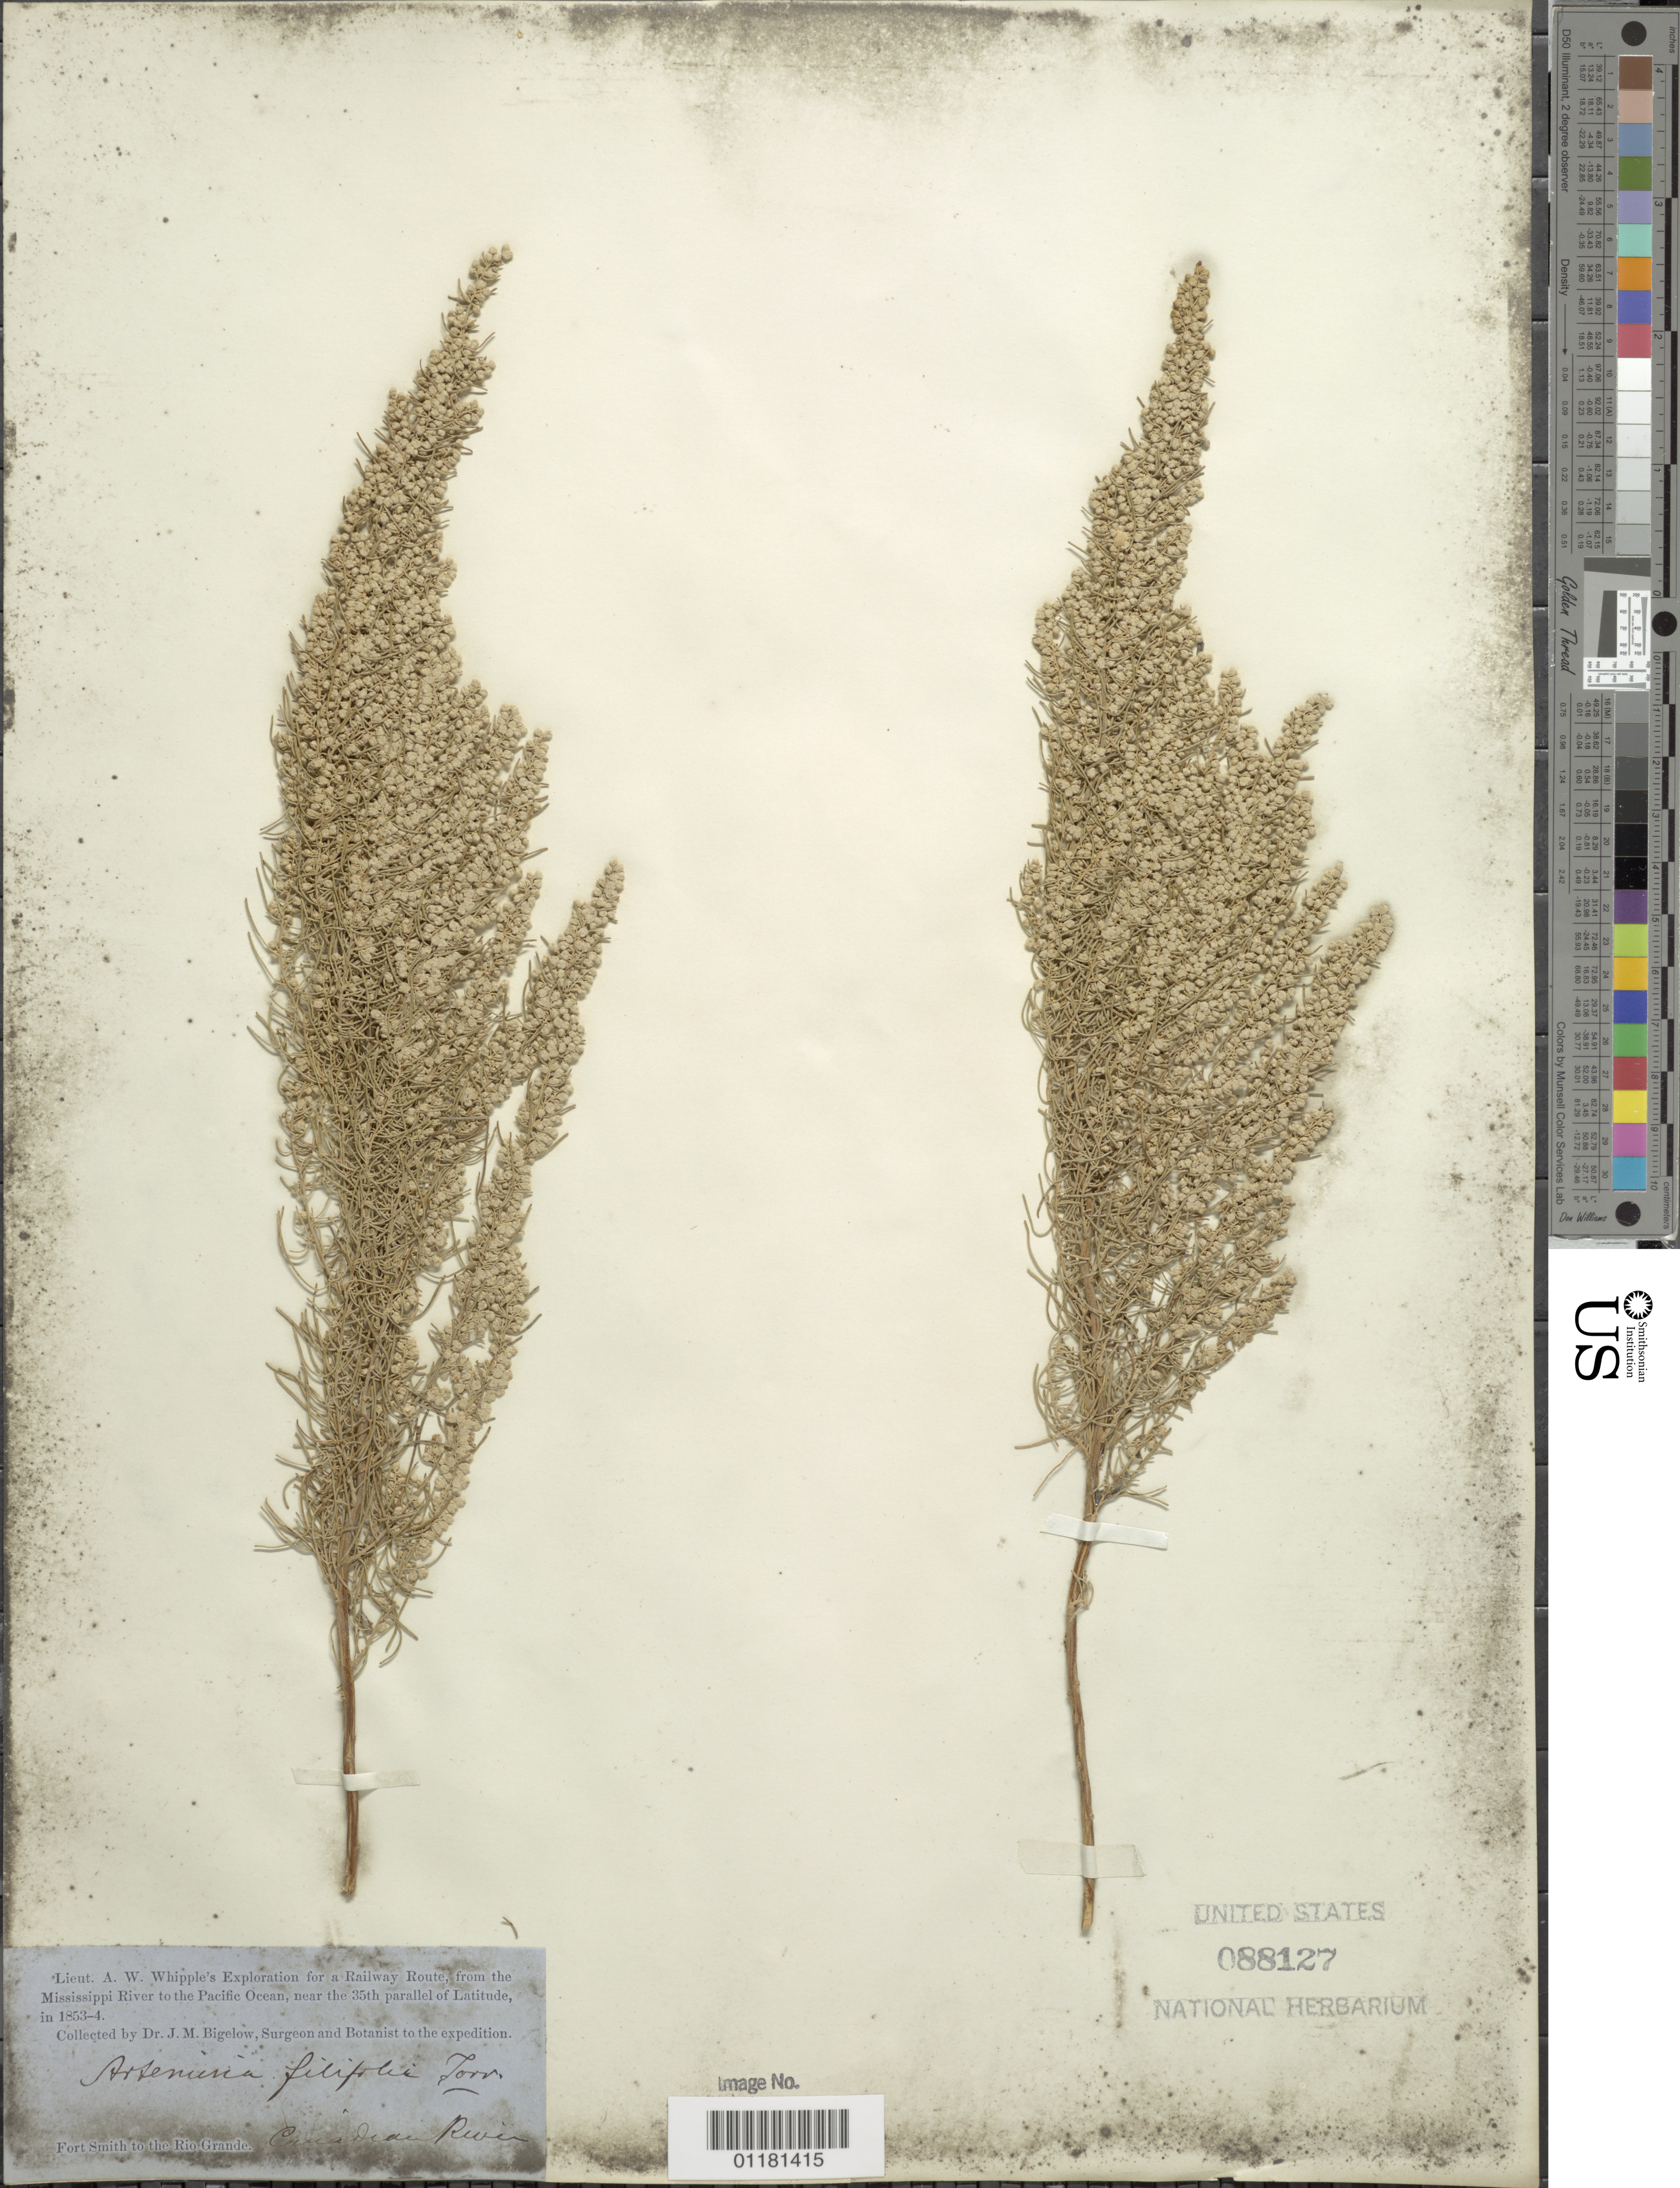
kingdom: Plantae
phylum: Tracheophyta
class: Magnoliopsida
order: Asterales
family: Asteraceae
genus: Artemisia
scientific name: Artemisia filifolia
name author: Torr.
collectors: J. M. Bigelow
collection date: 1853/1854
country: United States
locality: Fort Smith to the Rio Grande. On the Canadian River.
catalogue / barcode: US 88127